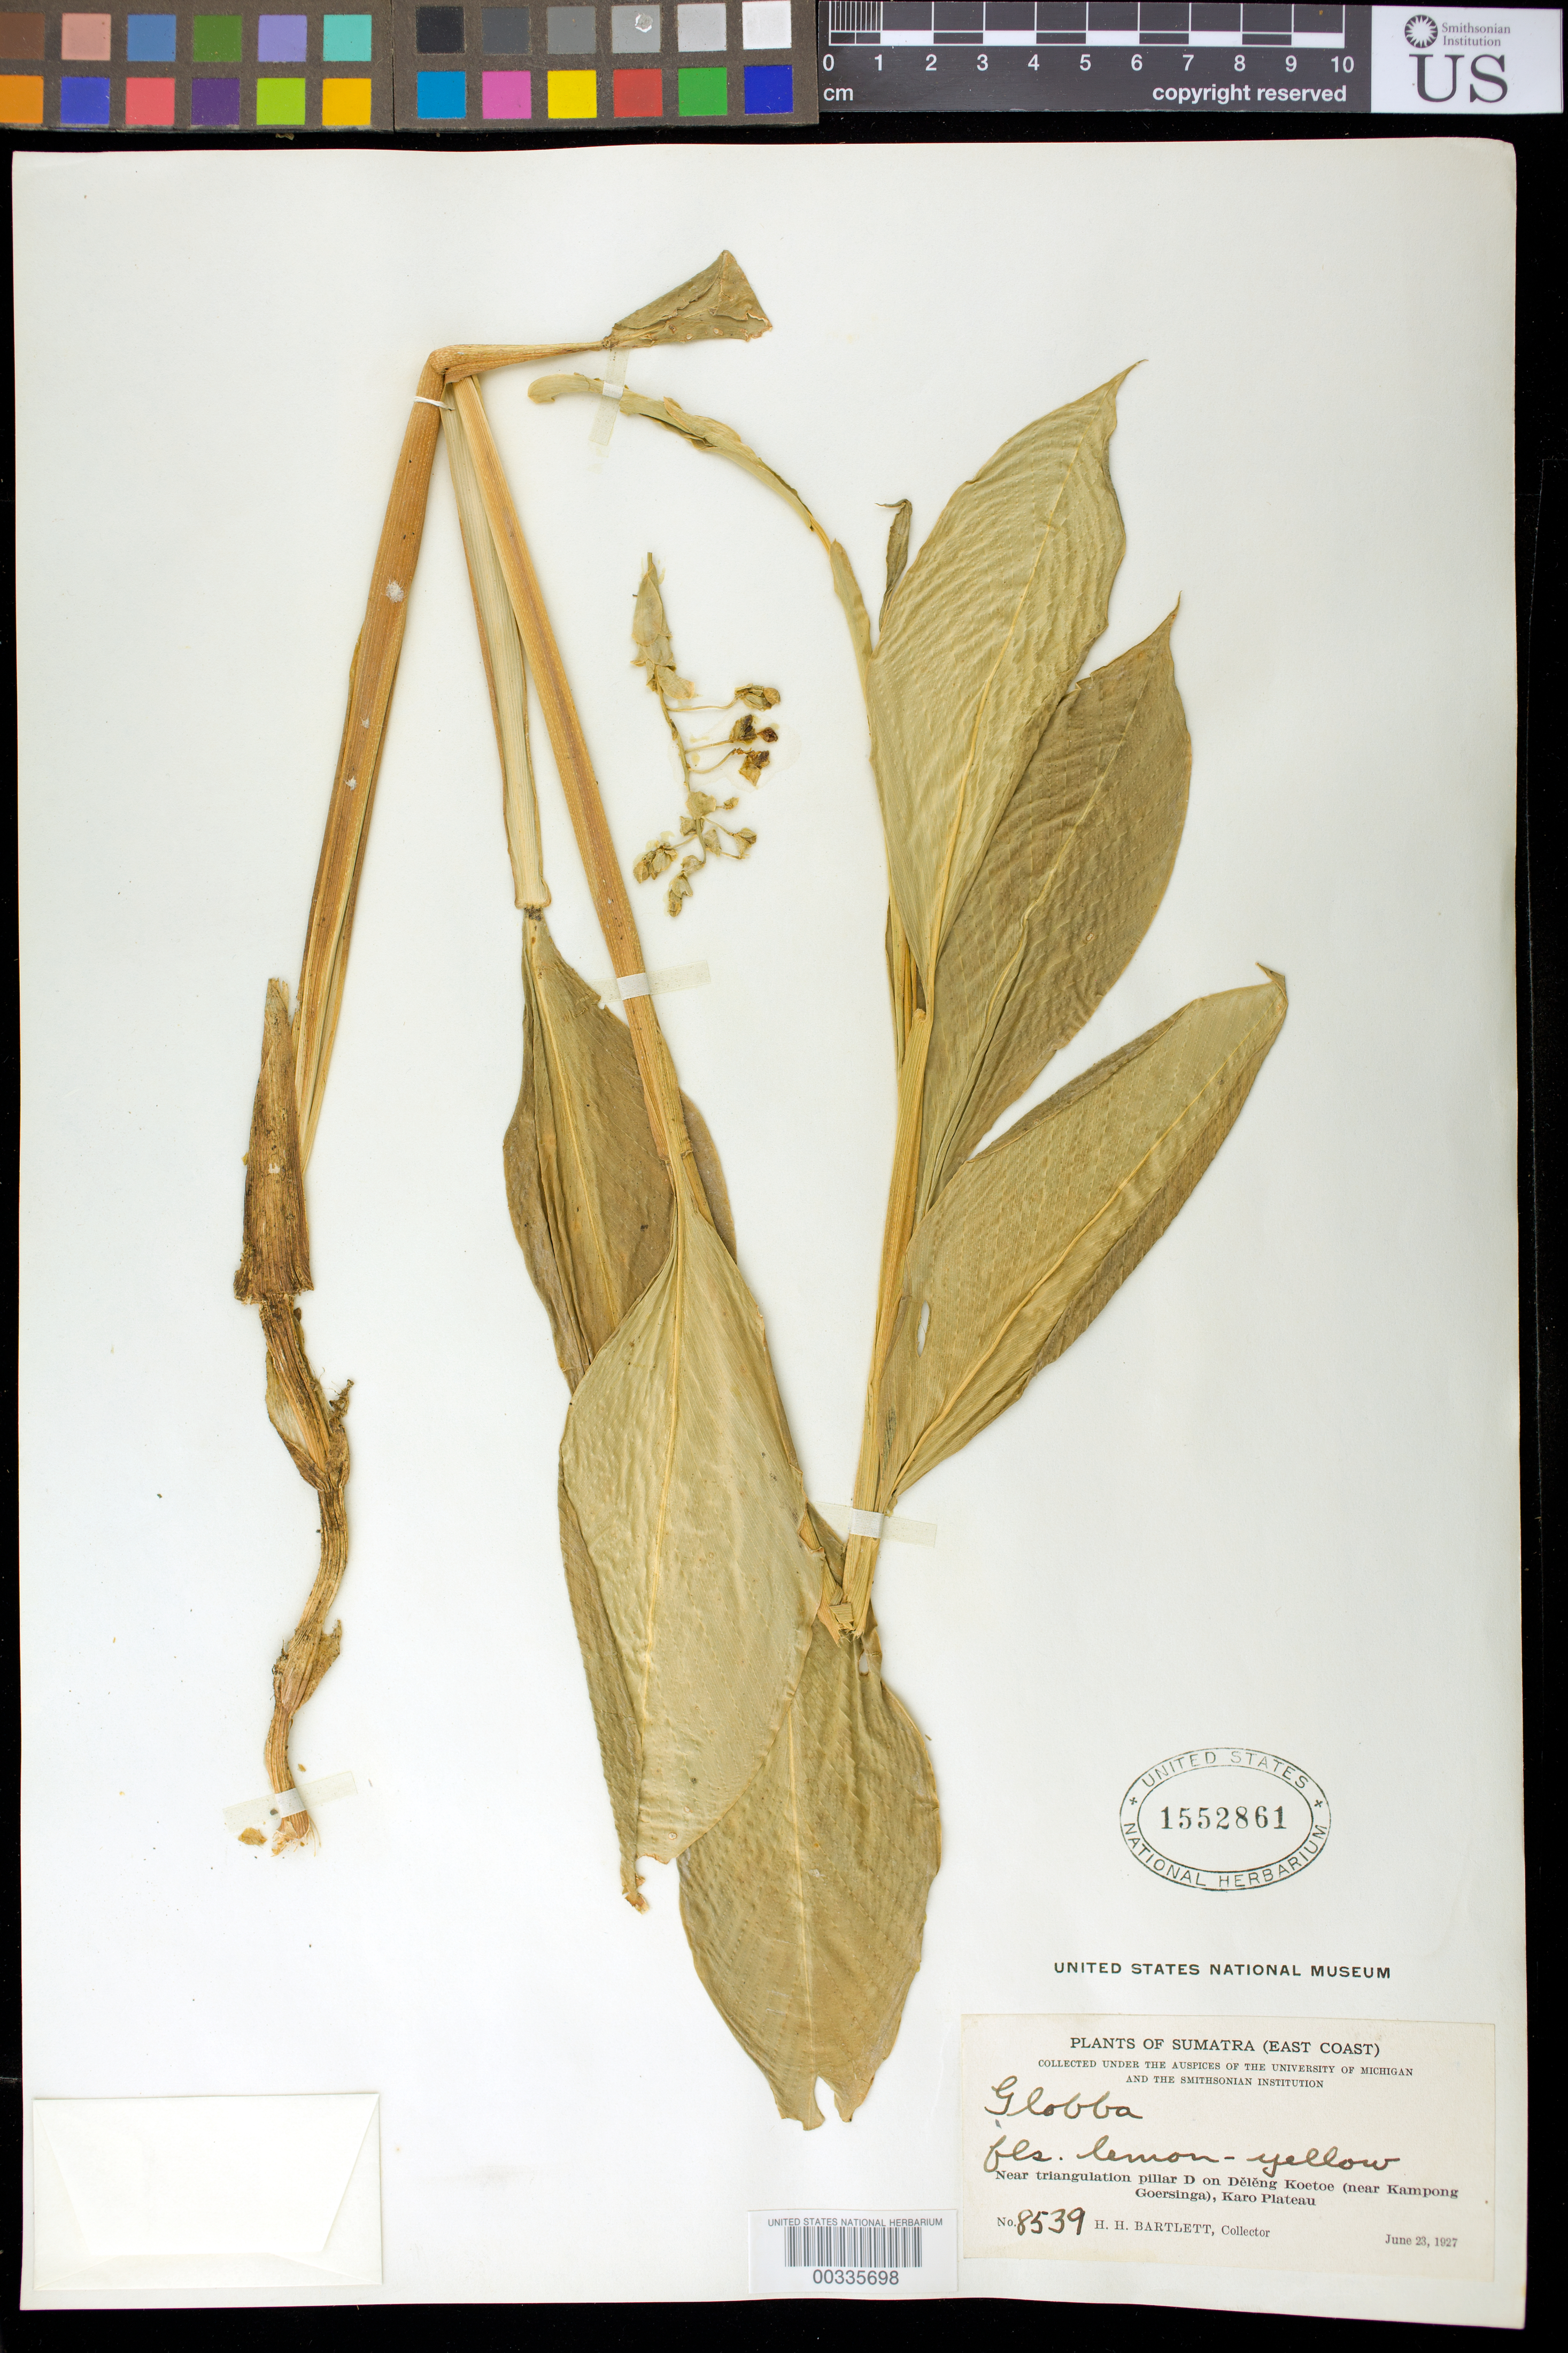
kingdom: Plantae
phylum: Tracheophyta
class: Liliopsida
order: Zingiberales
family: Zingiberaceae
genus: Globba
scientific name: Globba sp.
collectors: H. H. Bartlett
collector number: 8539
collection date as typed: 23 Jun 1927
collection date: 1927-06-23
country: Indonesia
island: Sumatra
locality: Near triangulation pillar d on deleng koetoe (near kampong goersinga), karo plateau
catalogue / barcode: US 1552861